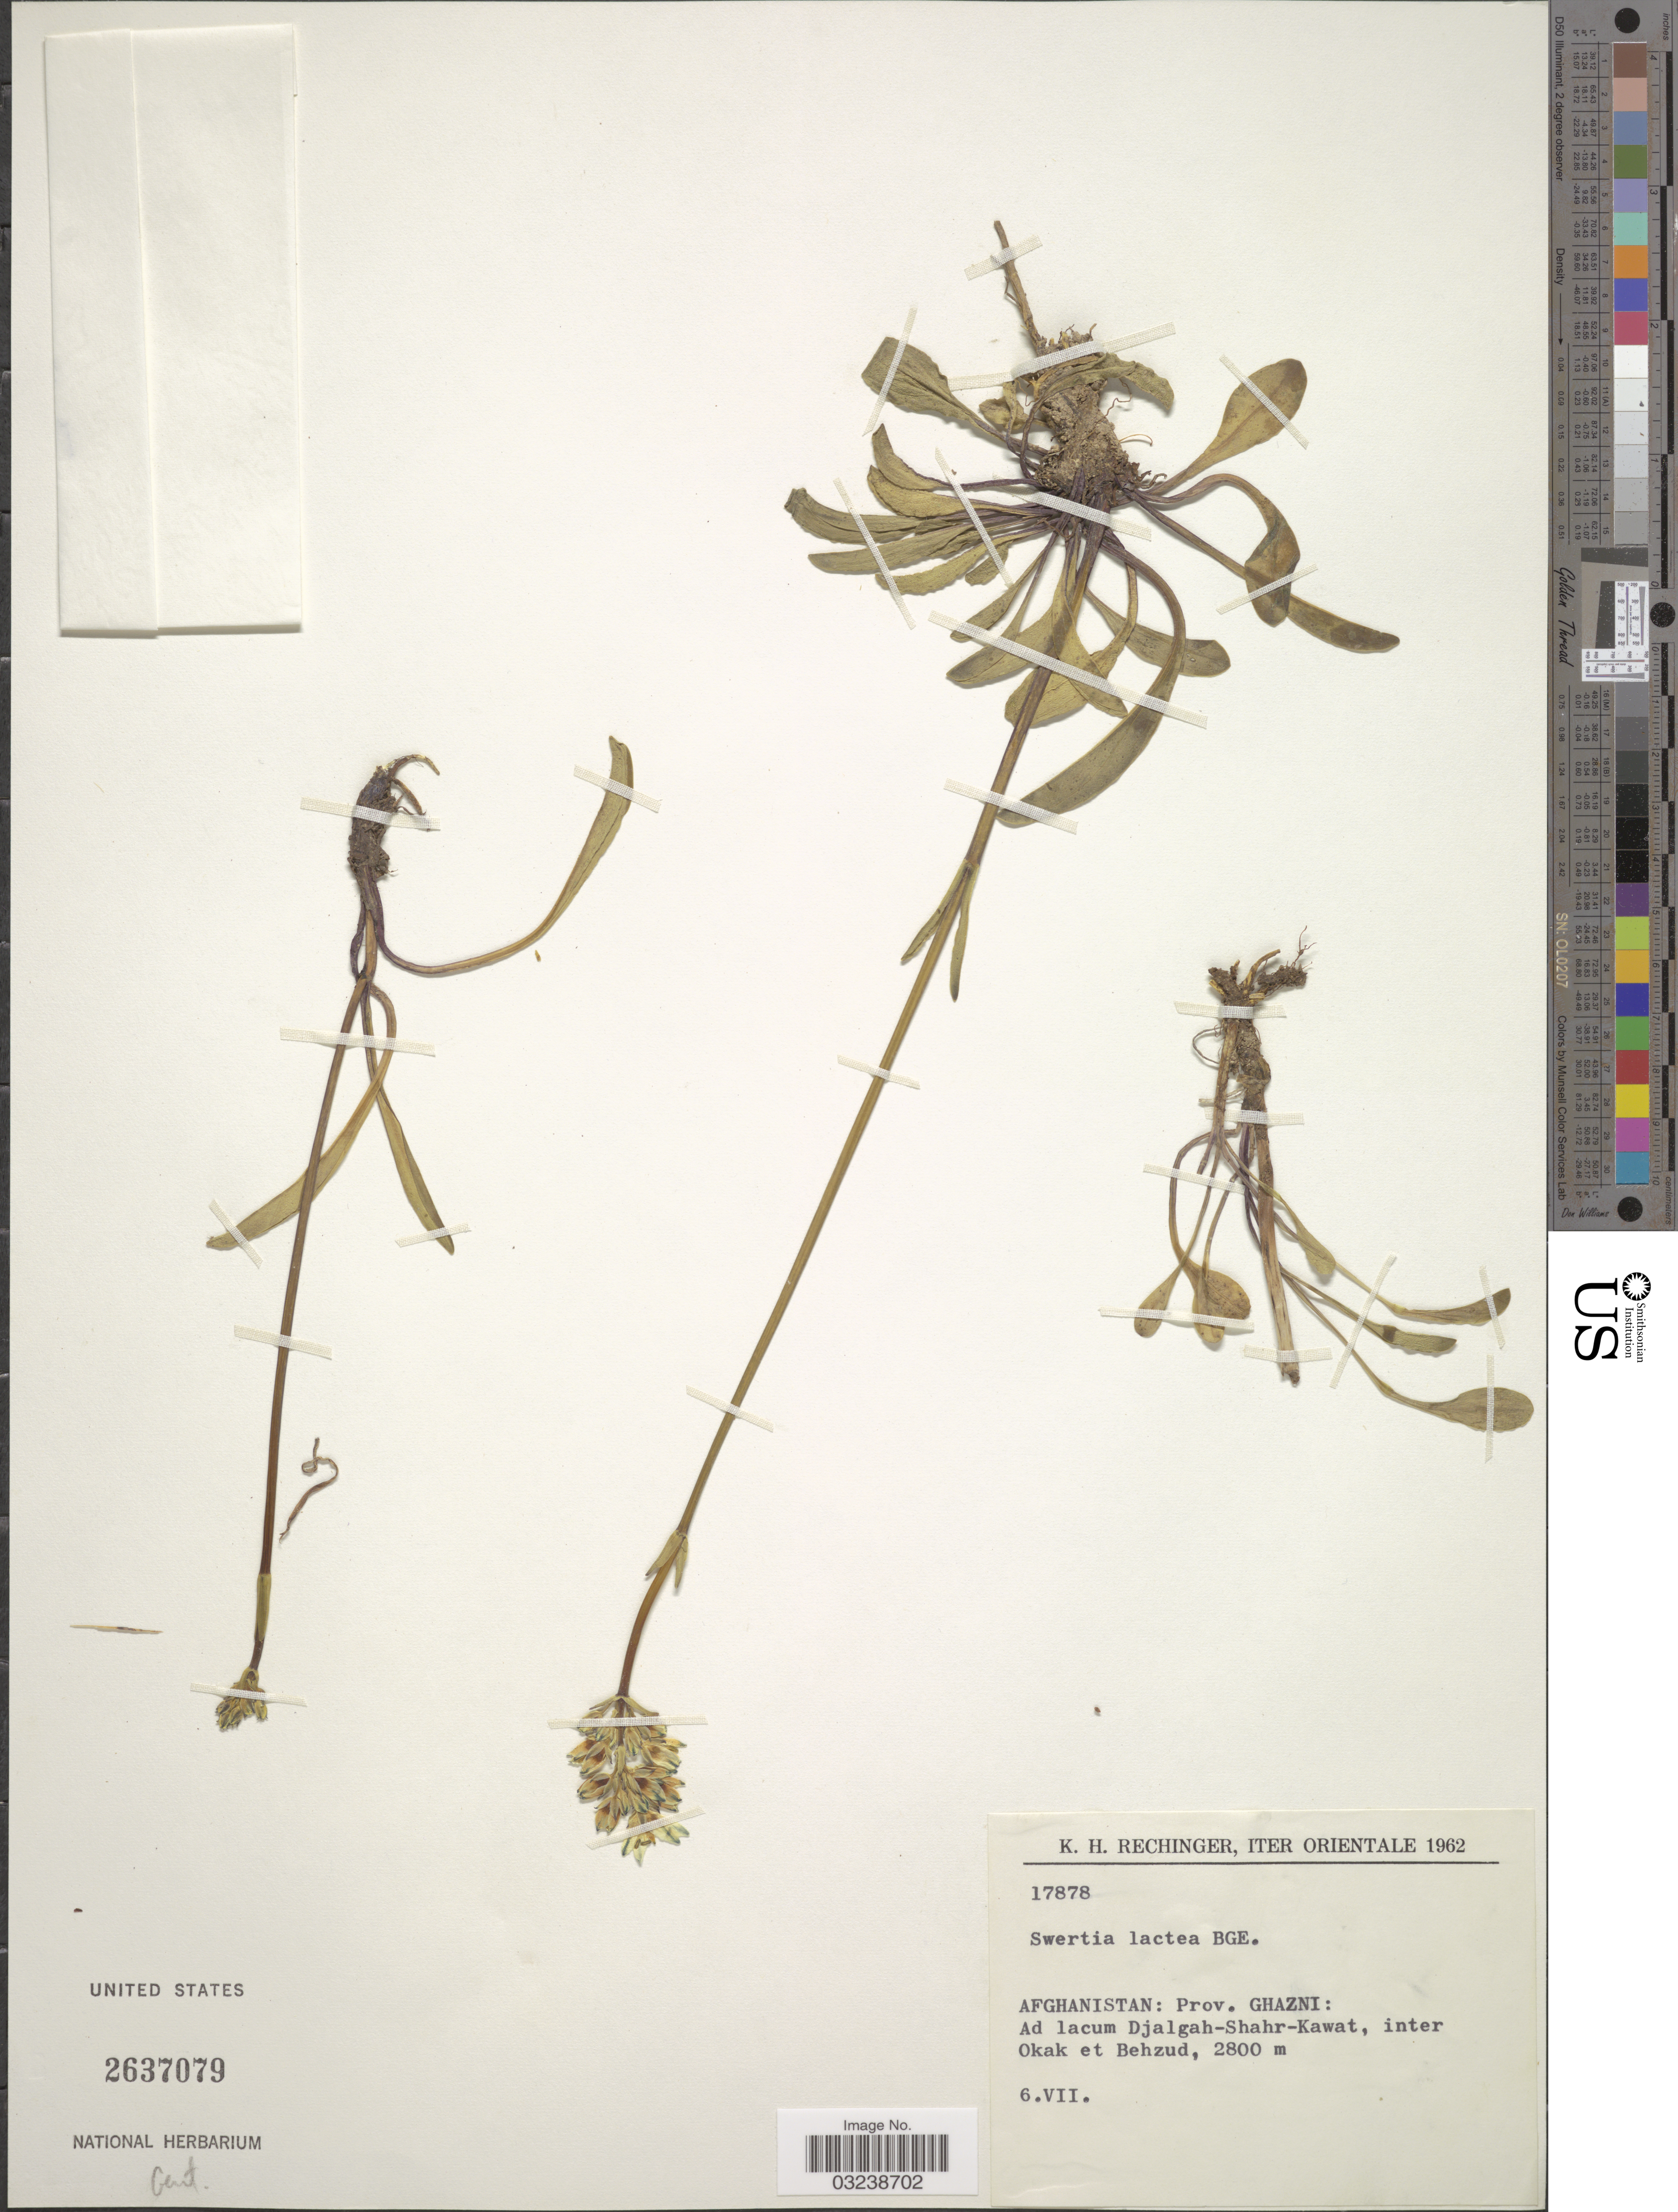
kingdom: Plantae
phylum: Tracheophyta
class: Magnoliopsida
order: Gentianales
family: Gentianaceae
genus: Swertia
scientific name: Swertia lactea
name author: Bunge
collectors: K. H. Rechinger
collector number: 17878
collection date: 1962-07-06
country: Afghanistan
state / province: Ghazni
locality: Prov. Ghazni: Ad lacum Djalgah-Shahr-Kawat, inter Okak et Behzud.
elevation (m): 2800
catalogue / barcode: US 2637079